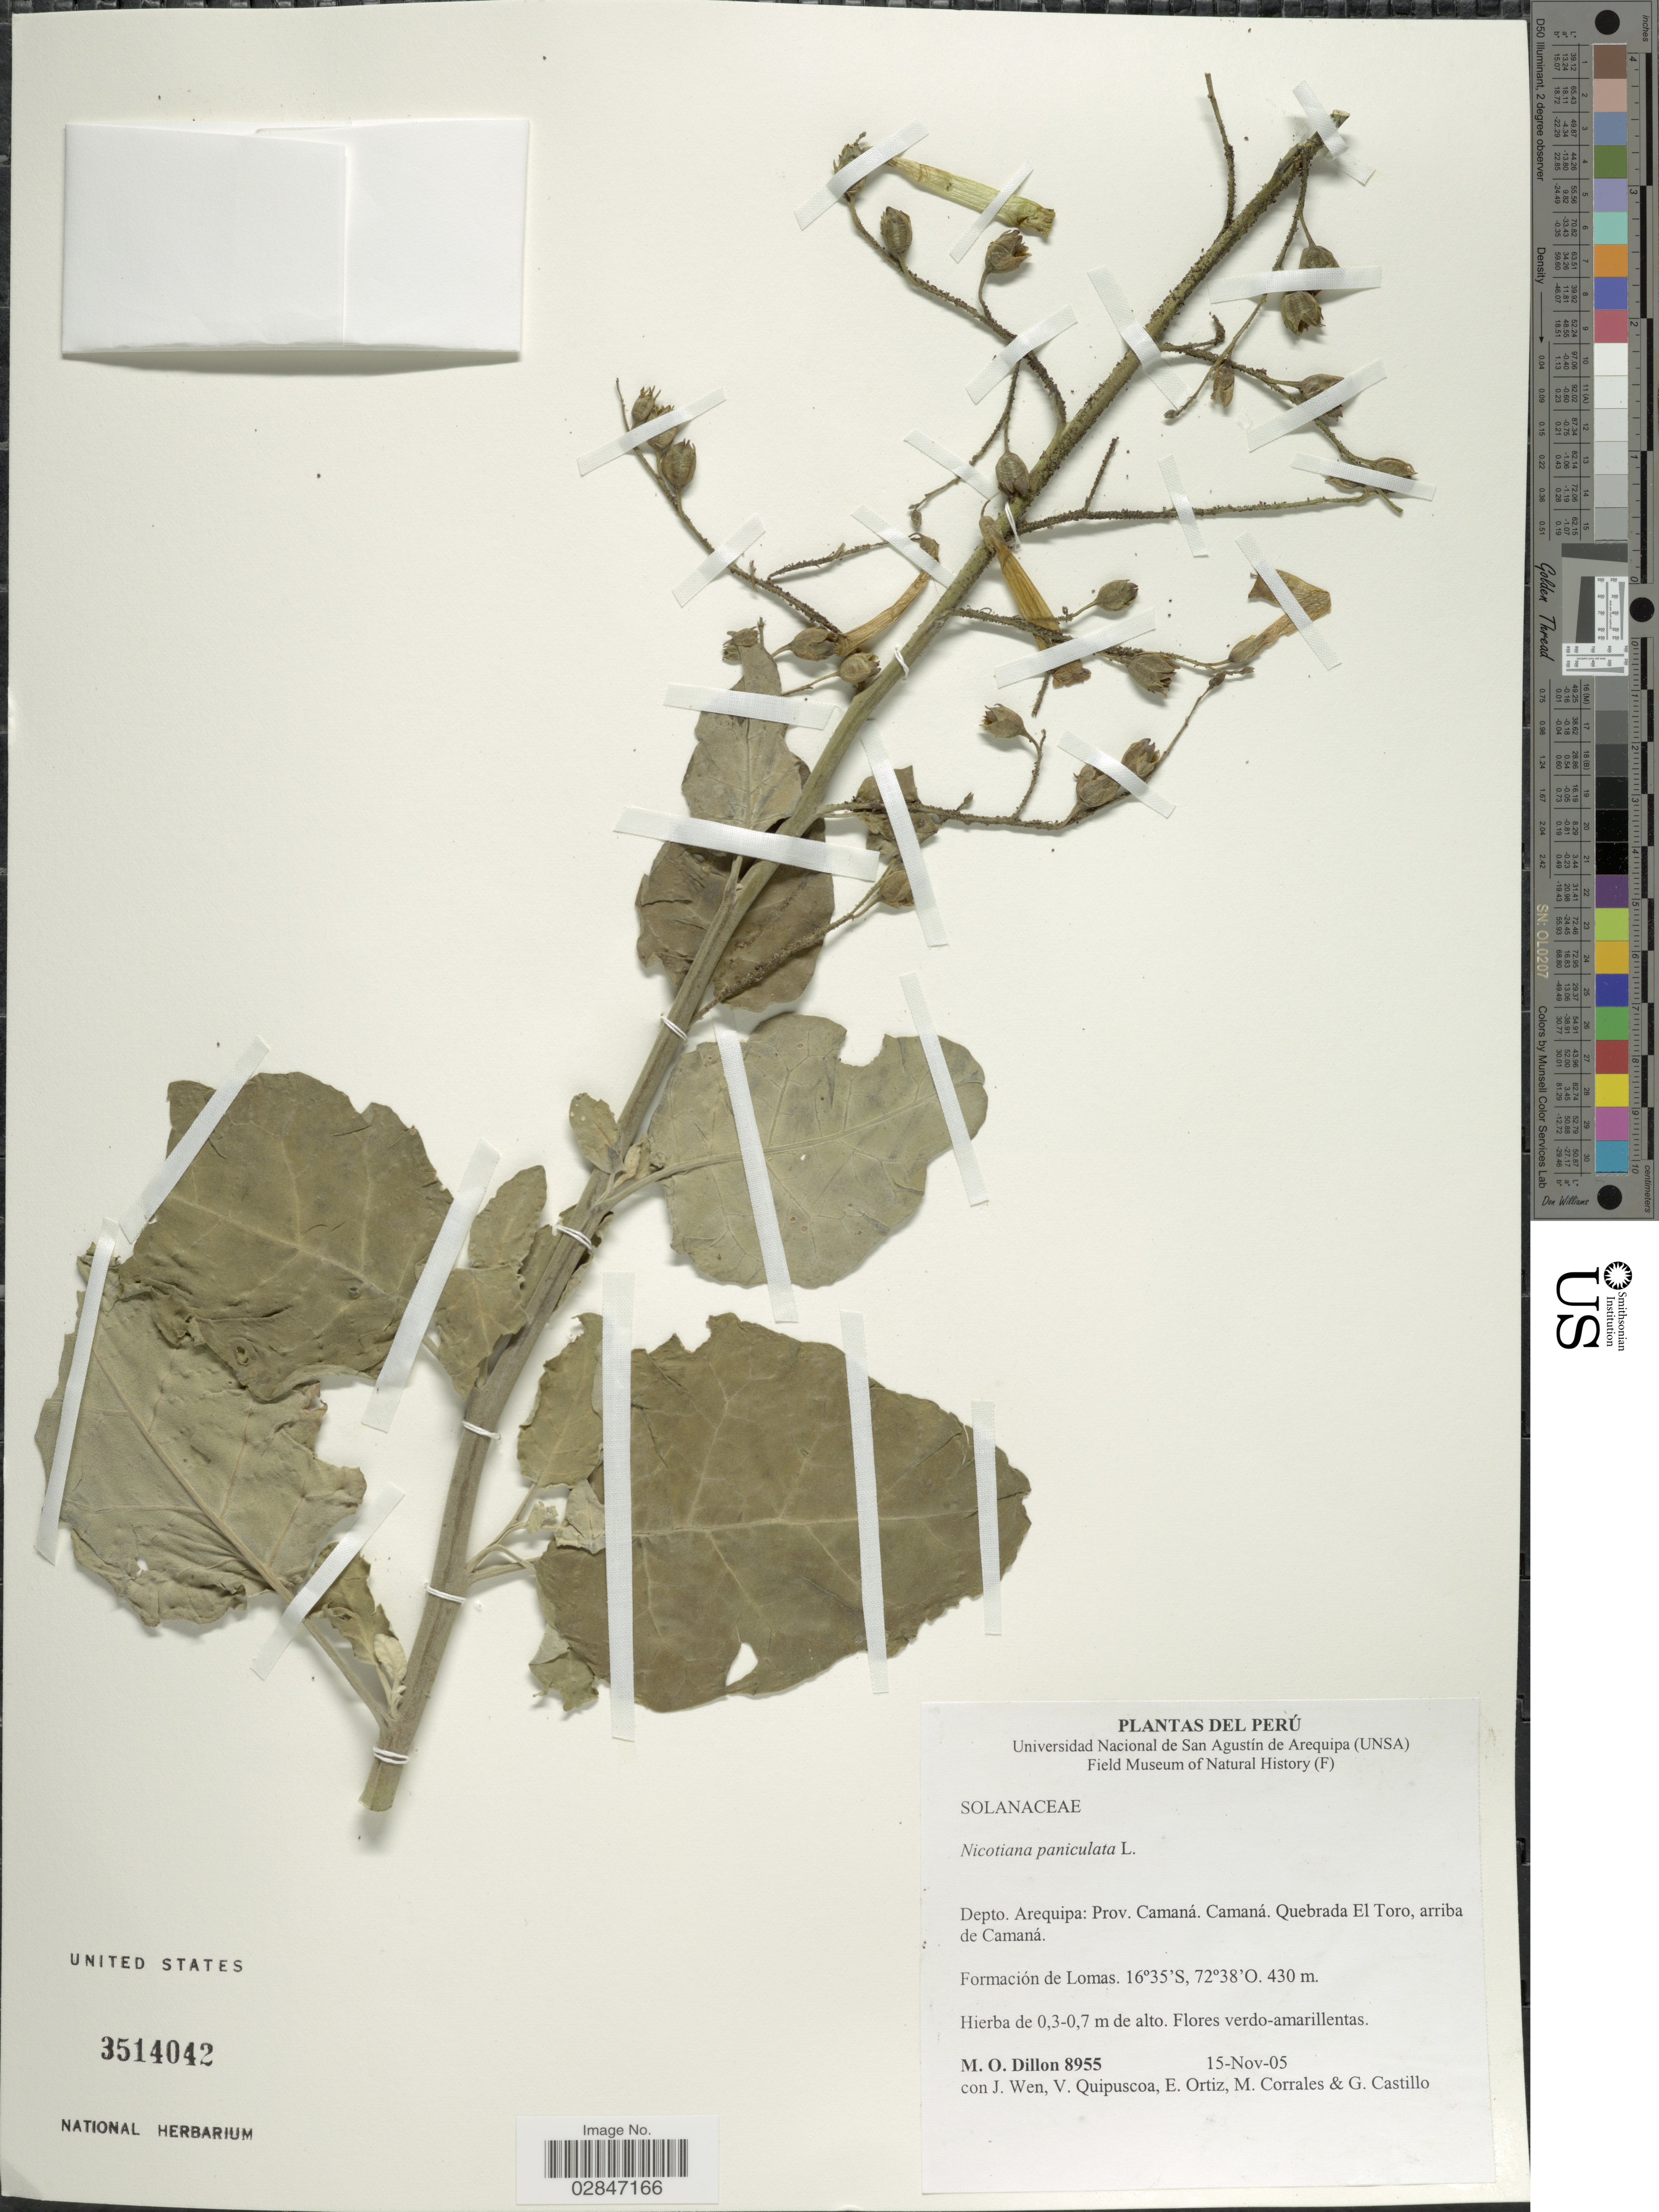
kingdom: Plantae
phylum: Tracheophyta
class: Magnoliopsida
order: Solanales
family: Solanaceae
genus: Nicotiana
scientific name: Nicotiana paniculata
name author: L.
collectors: M. O. Dillon, J. Wen, V. Quipuscoa, E. Ortiz & et al.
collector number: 8955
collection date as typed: Transcribed d/m/y: 15/11/5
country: Peru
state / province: Arequipa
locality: Depto. Arequipa: Prov. Camaná, Camaná, Quebrada El Toro, arriba de Caramá.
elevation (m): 430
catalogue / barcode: US 3514042